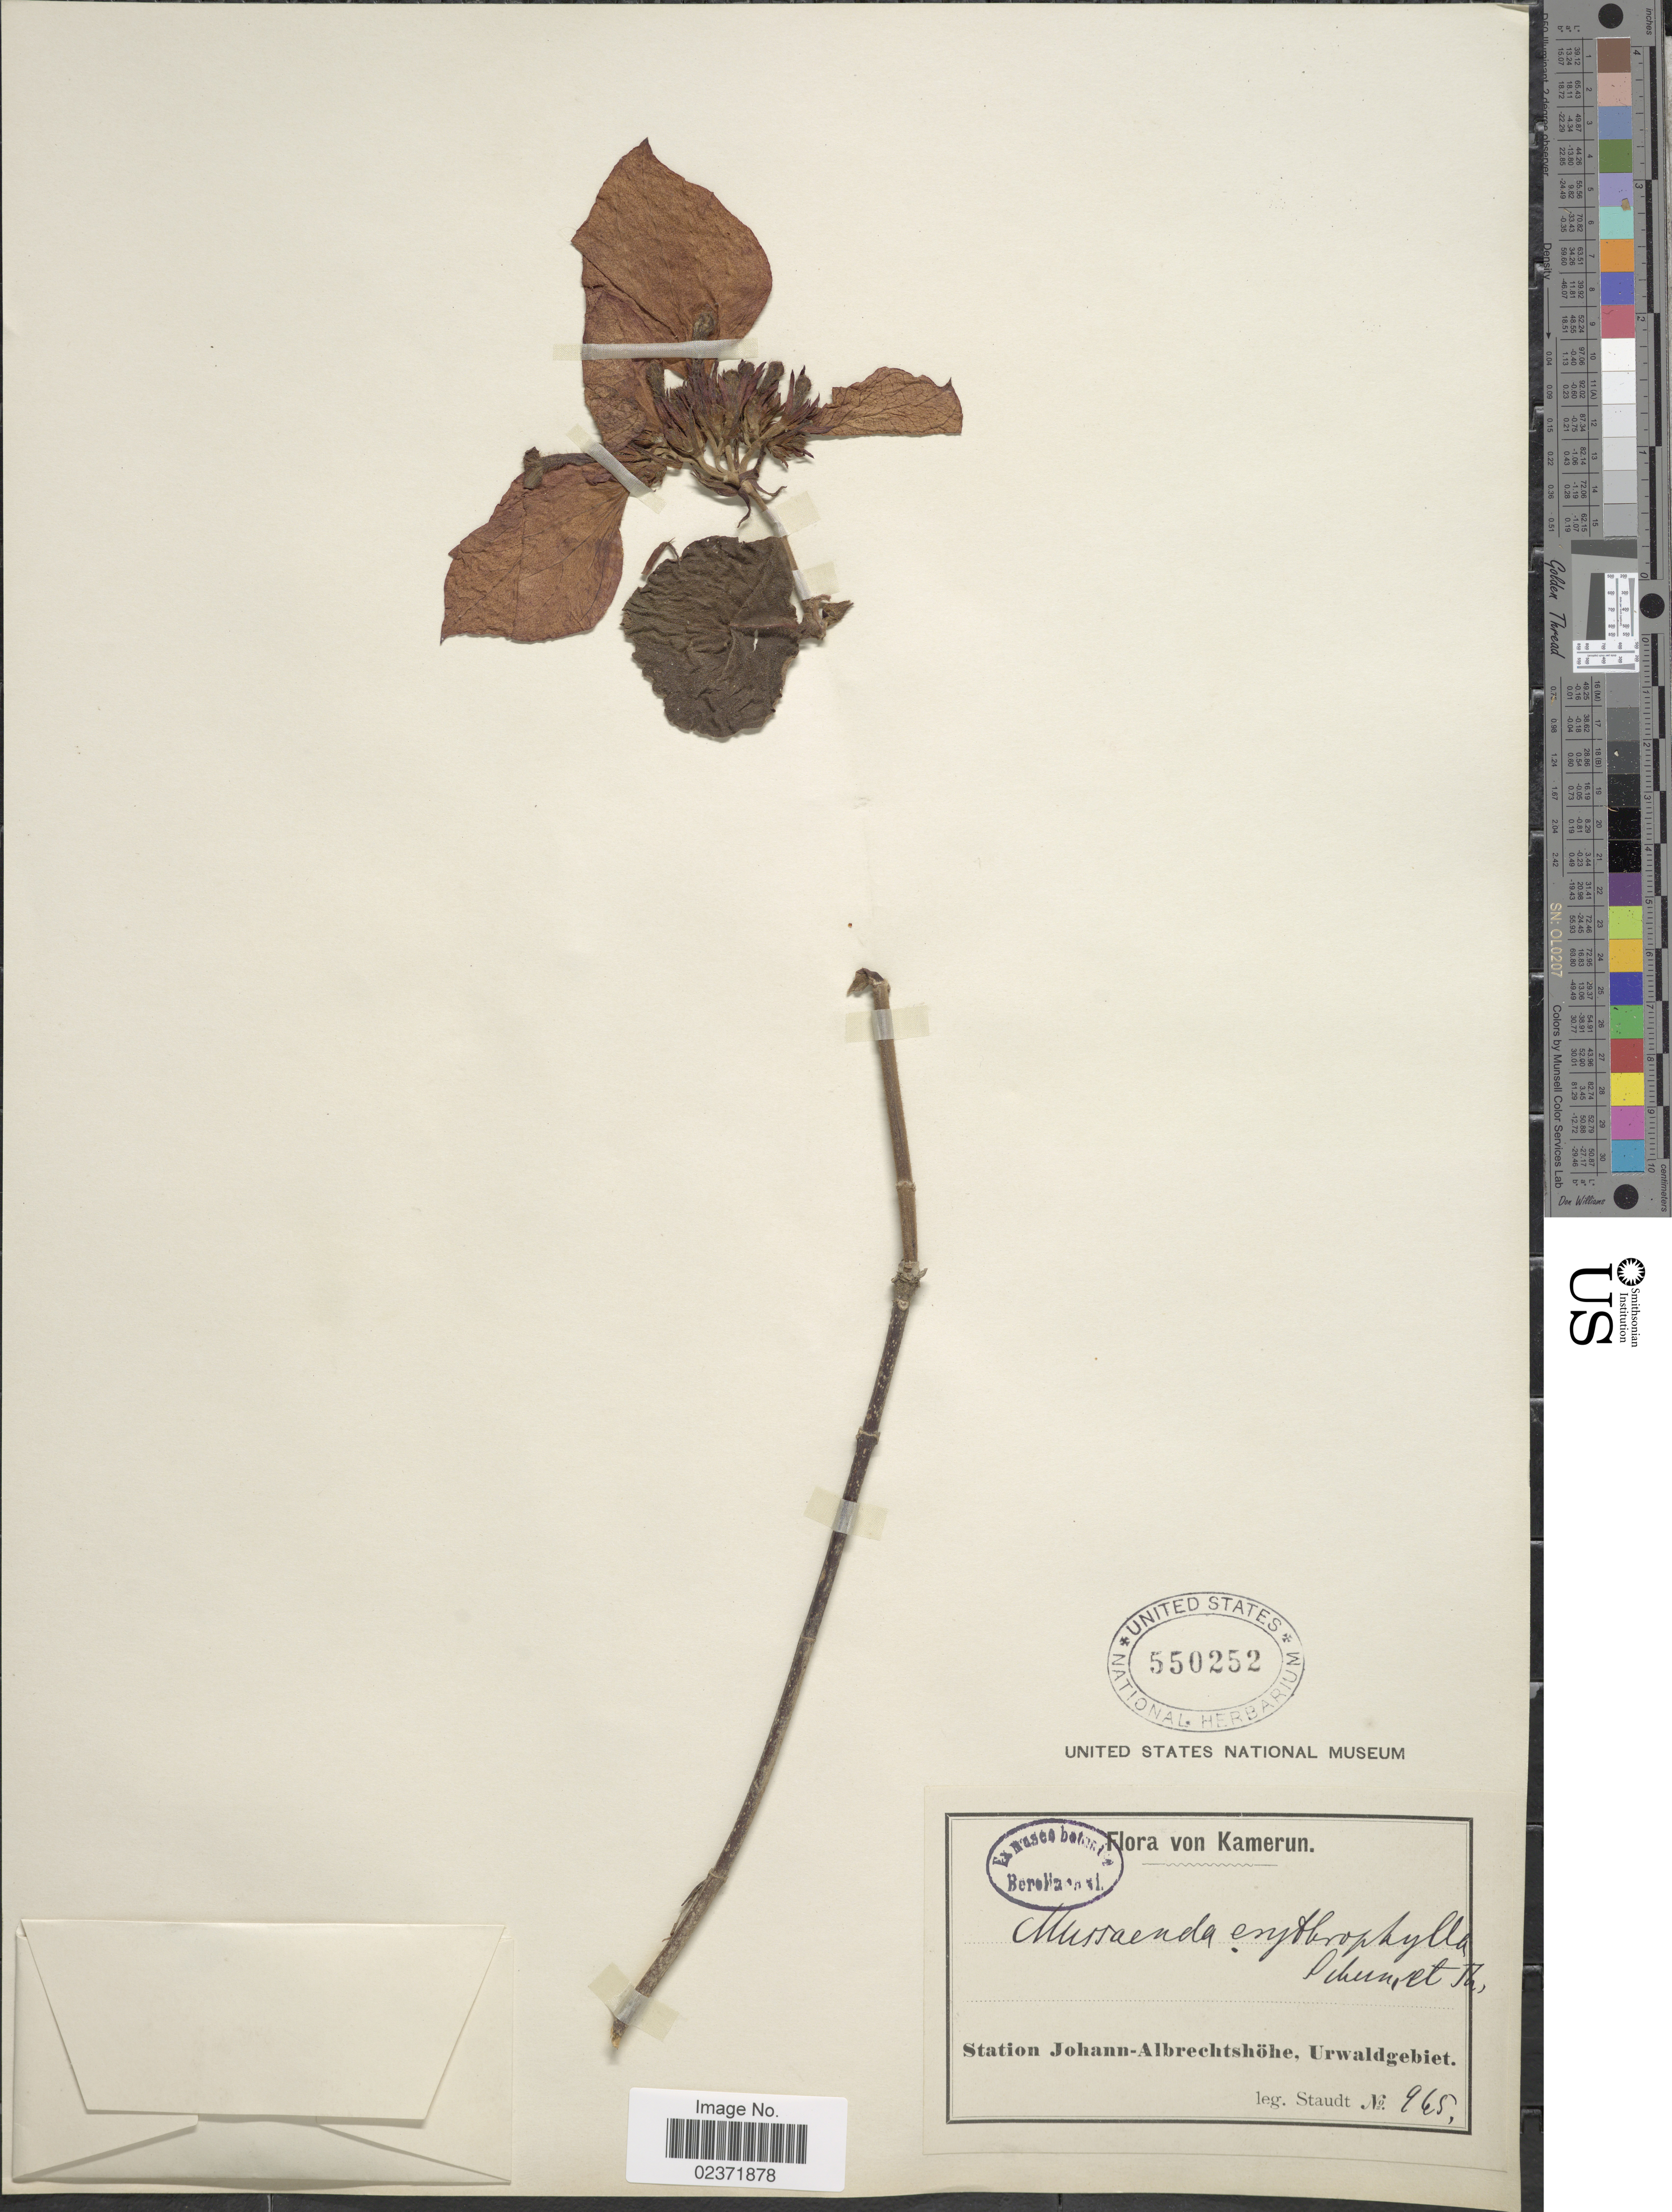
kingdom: Plantae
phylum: Tracheophyta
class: Magnoliopsida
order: Gentianales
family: Rubiaceae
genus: Mussaenda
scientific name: Mussaenda erythrophylla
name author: Schumach. & Thonn.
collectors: -. Staudt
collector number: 965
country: Cameroon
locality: Kamerun, Station Johann-Albrechtshohe, Urwaldgebiet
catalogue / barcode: US 550252